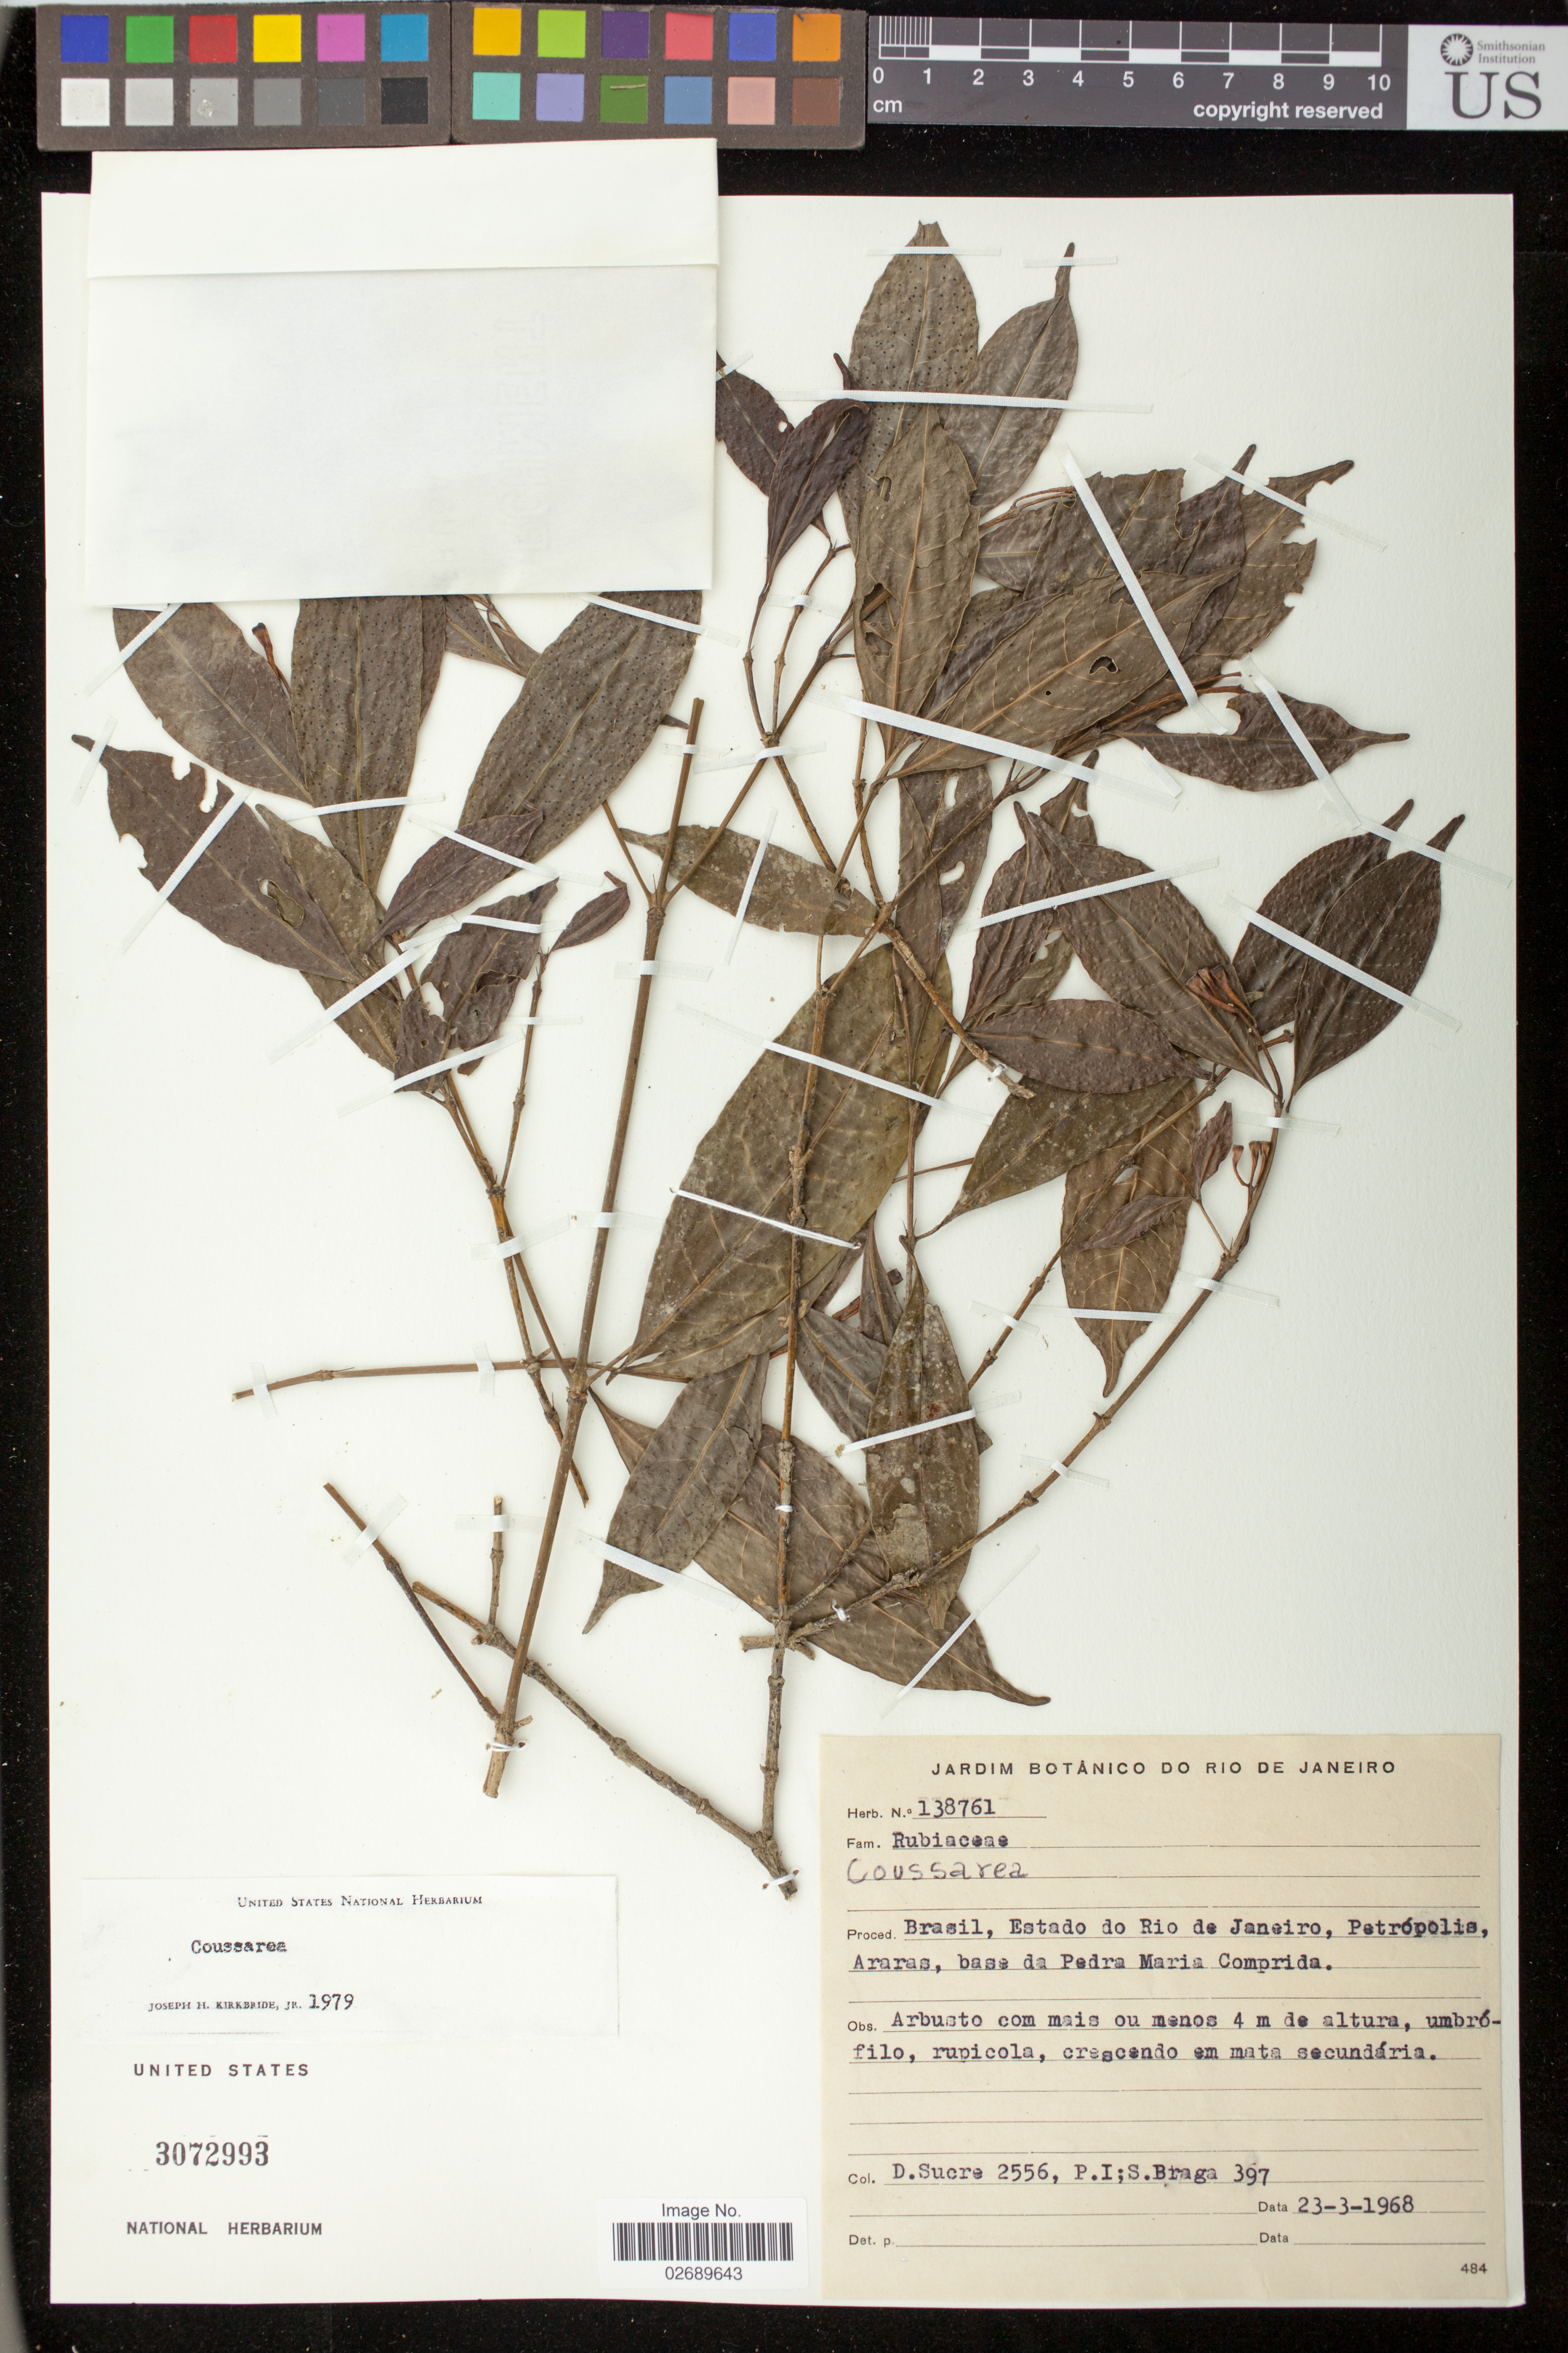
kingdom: Plantae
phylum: Tracheophyta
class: Magnoliopsida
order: Gentianales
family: Rubiaceae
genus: Coussarea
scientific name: Coussarea sp.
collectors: D. Sucre & P. I. S. Braga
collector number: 138761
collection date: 1968-03-23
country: Brazil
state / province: Rio de Janeiro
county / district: Petrópolis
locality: base da Pedra Maria Comprida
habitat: crescendo em mata secundária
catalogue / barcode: US 3072993